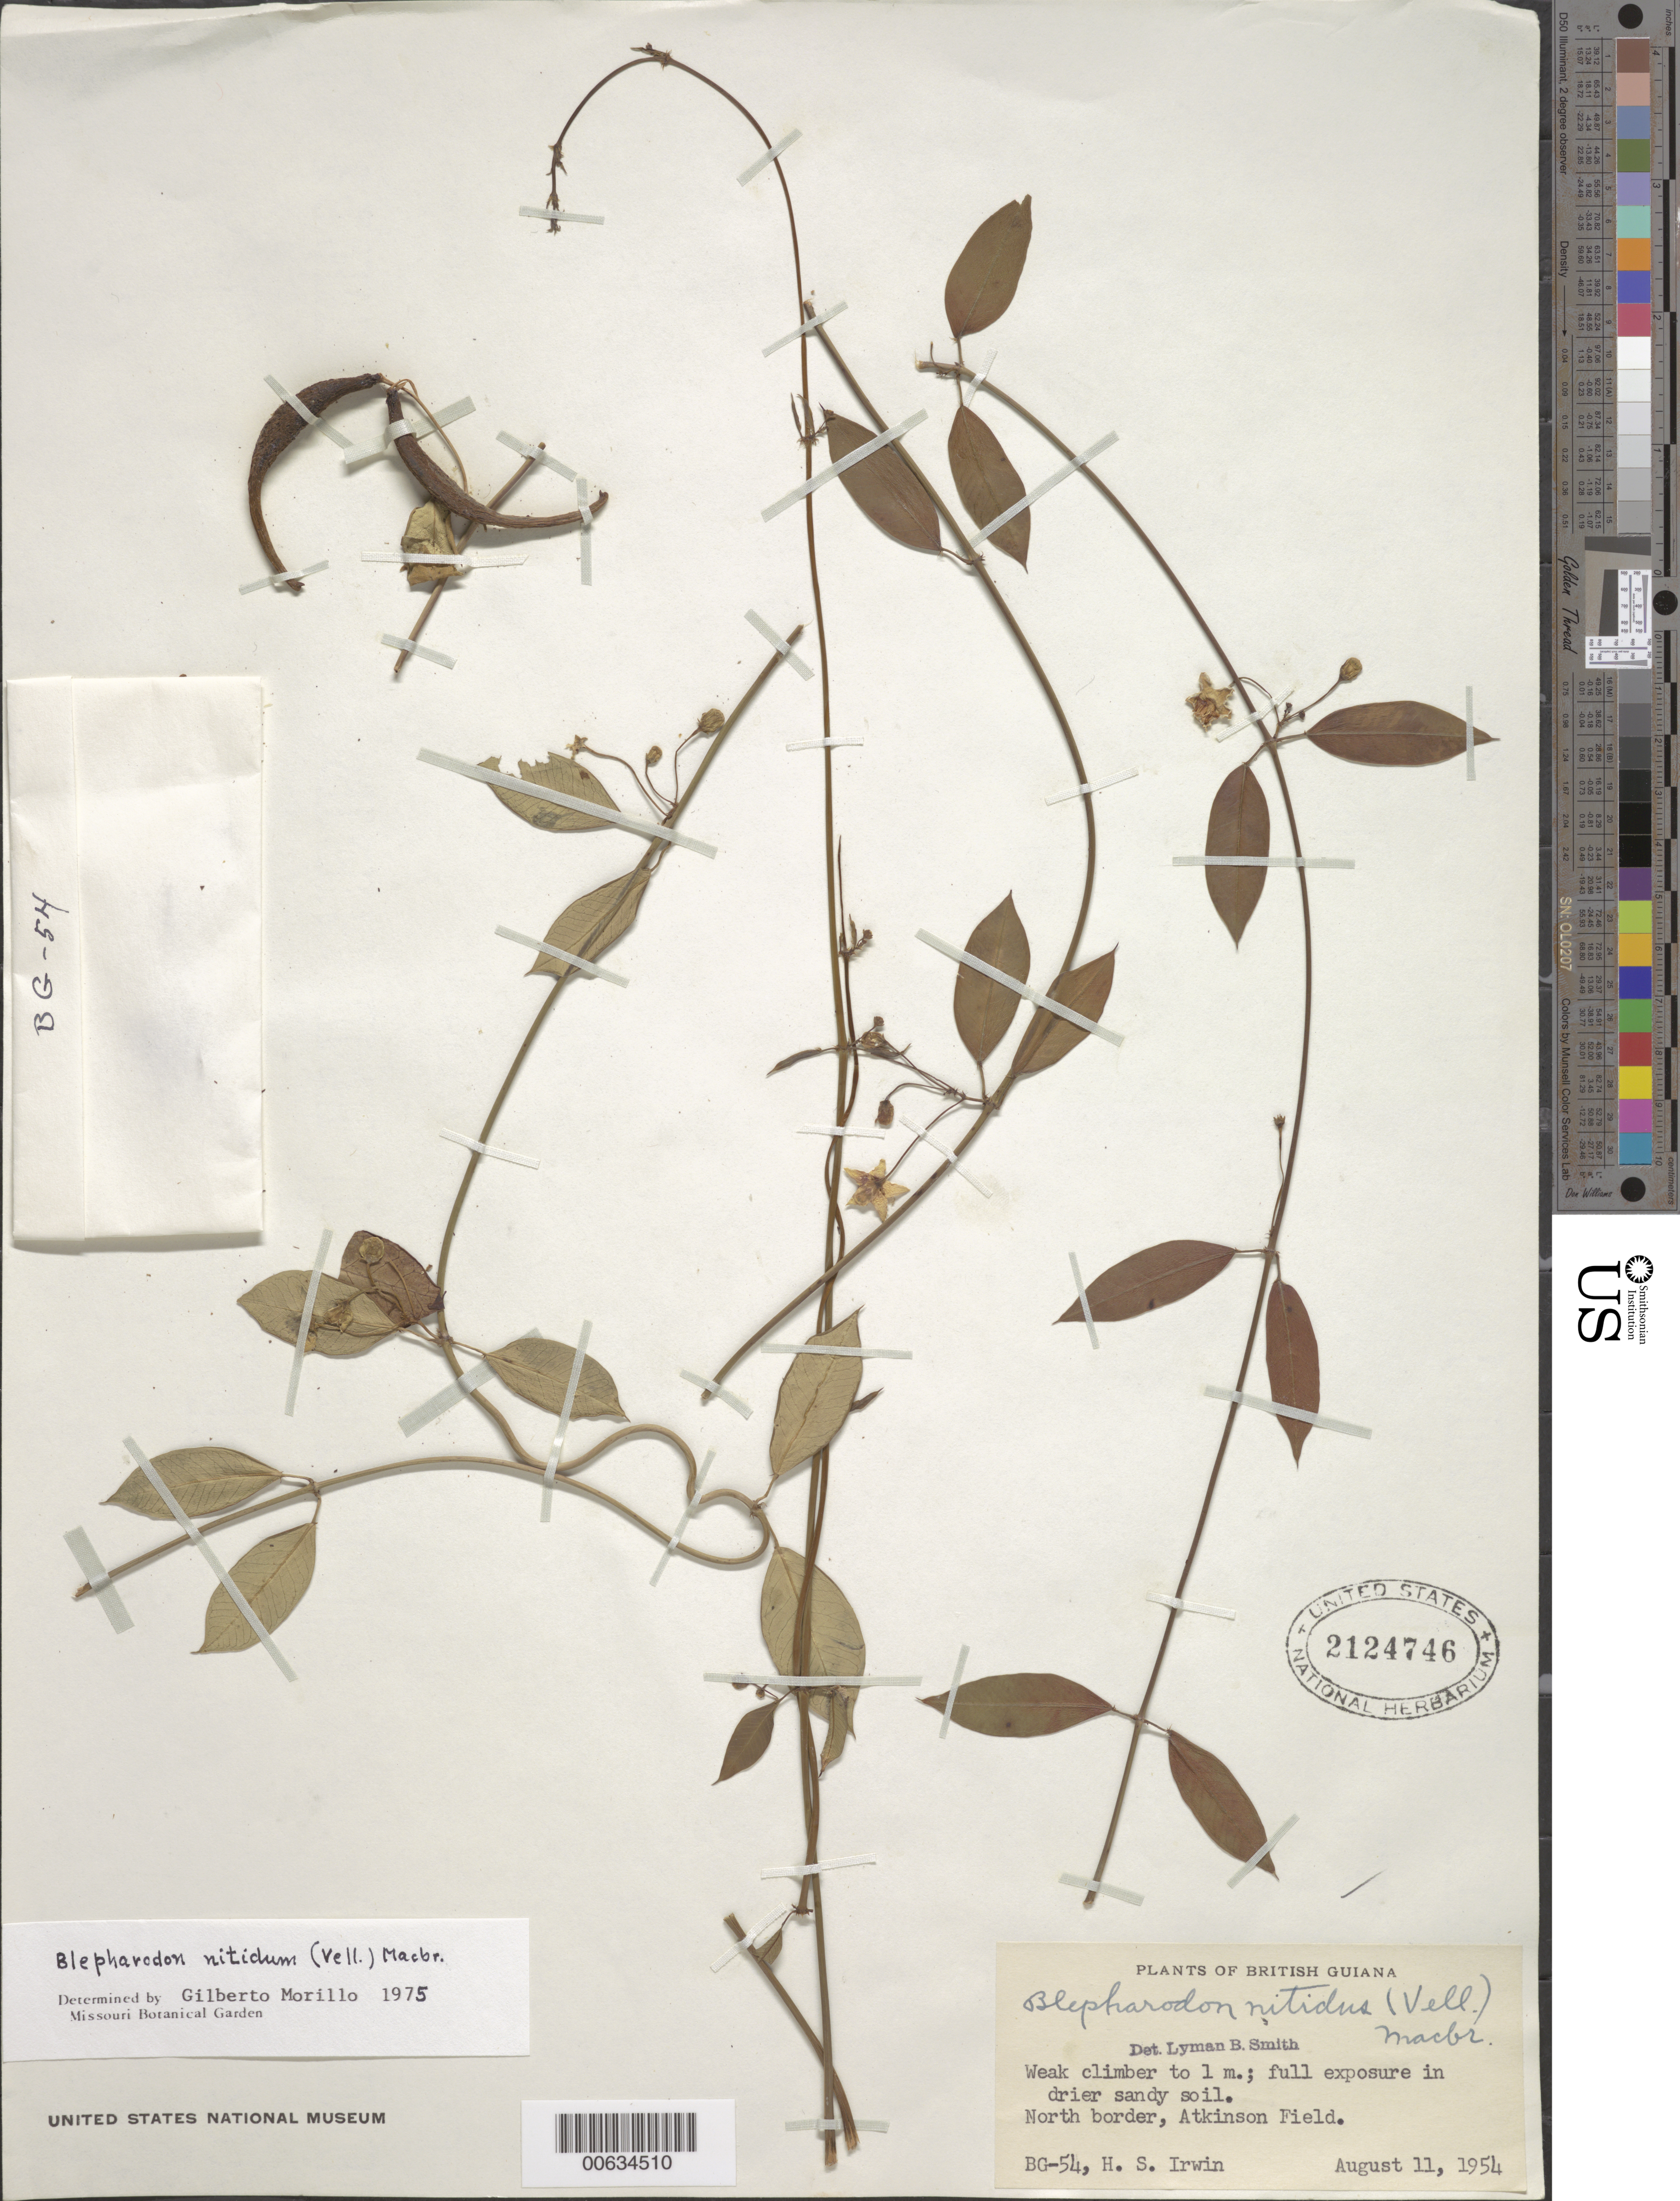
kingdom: Plantae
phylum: Tracheophyta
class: Magnoliopsida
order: Gentianales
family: Apocynaceae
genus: Blepharodon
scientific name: Blepharodon nitidus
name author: (Vell.) J.F. Macbr.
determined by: Morillo, G. N.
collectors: H. Irwin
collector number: BG 54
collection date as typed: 11-Aug-54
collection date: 1954-08-11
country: Guyana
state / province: Demerara-Mahaica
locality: Atkinson Field, N border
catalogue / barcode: US 2124746